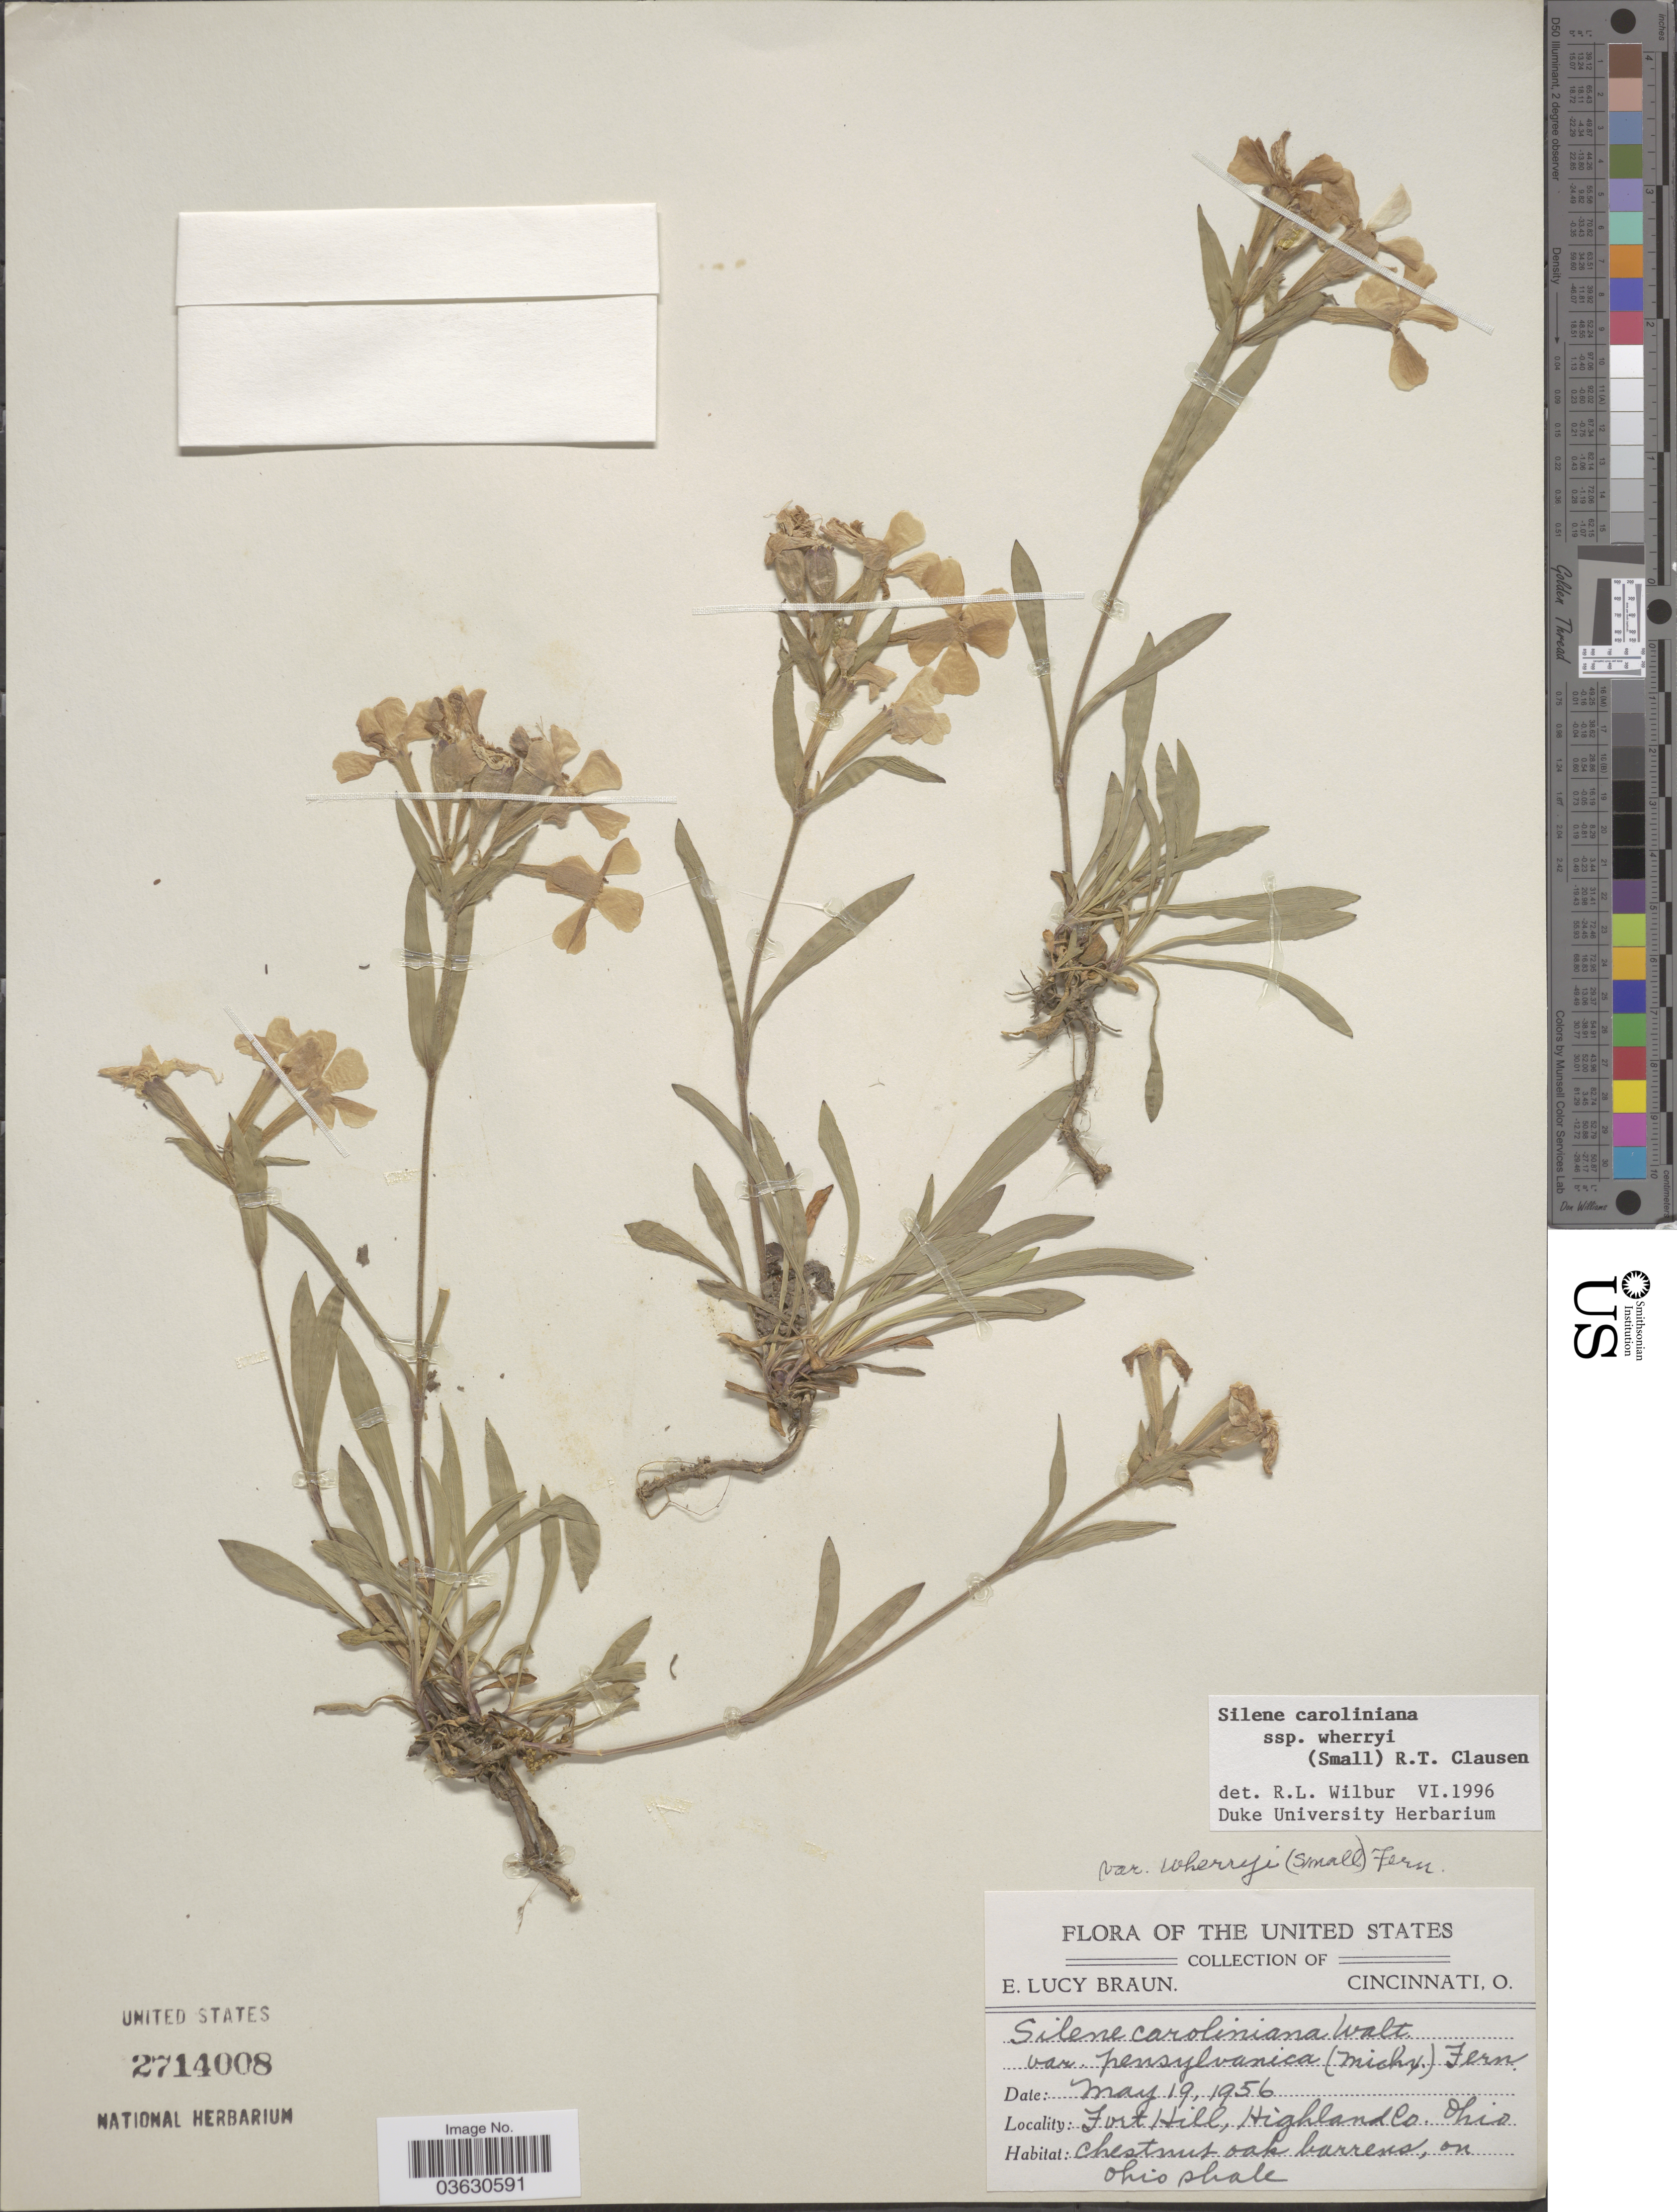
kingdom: Plantae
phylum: Tracheophyta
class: Magnoliopsida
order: Caryophyllales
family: Caryophyllaceae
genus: Silene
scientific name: Silene caroliniana subsp. wherryi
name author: Walter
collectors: E. L. Braun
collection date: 1956-05-19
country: United States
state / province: Ohio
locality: Fort Hill, Highland Co. Chestnut oak barrens, on Ohio shale.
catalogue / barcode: US 2714008